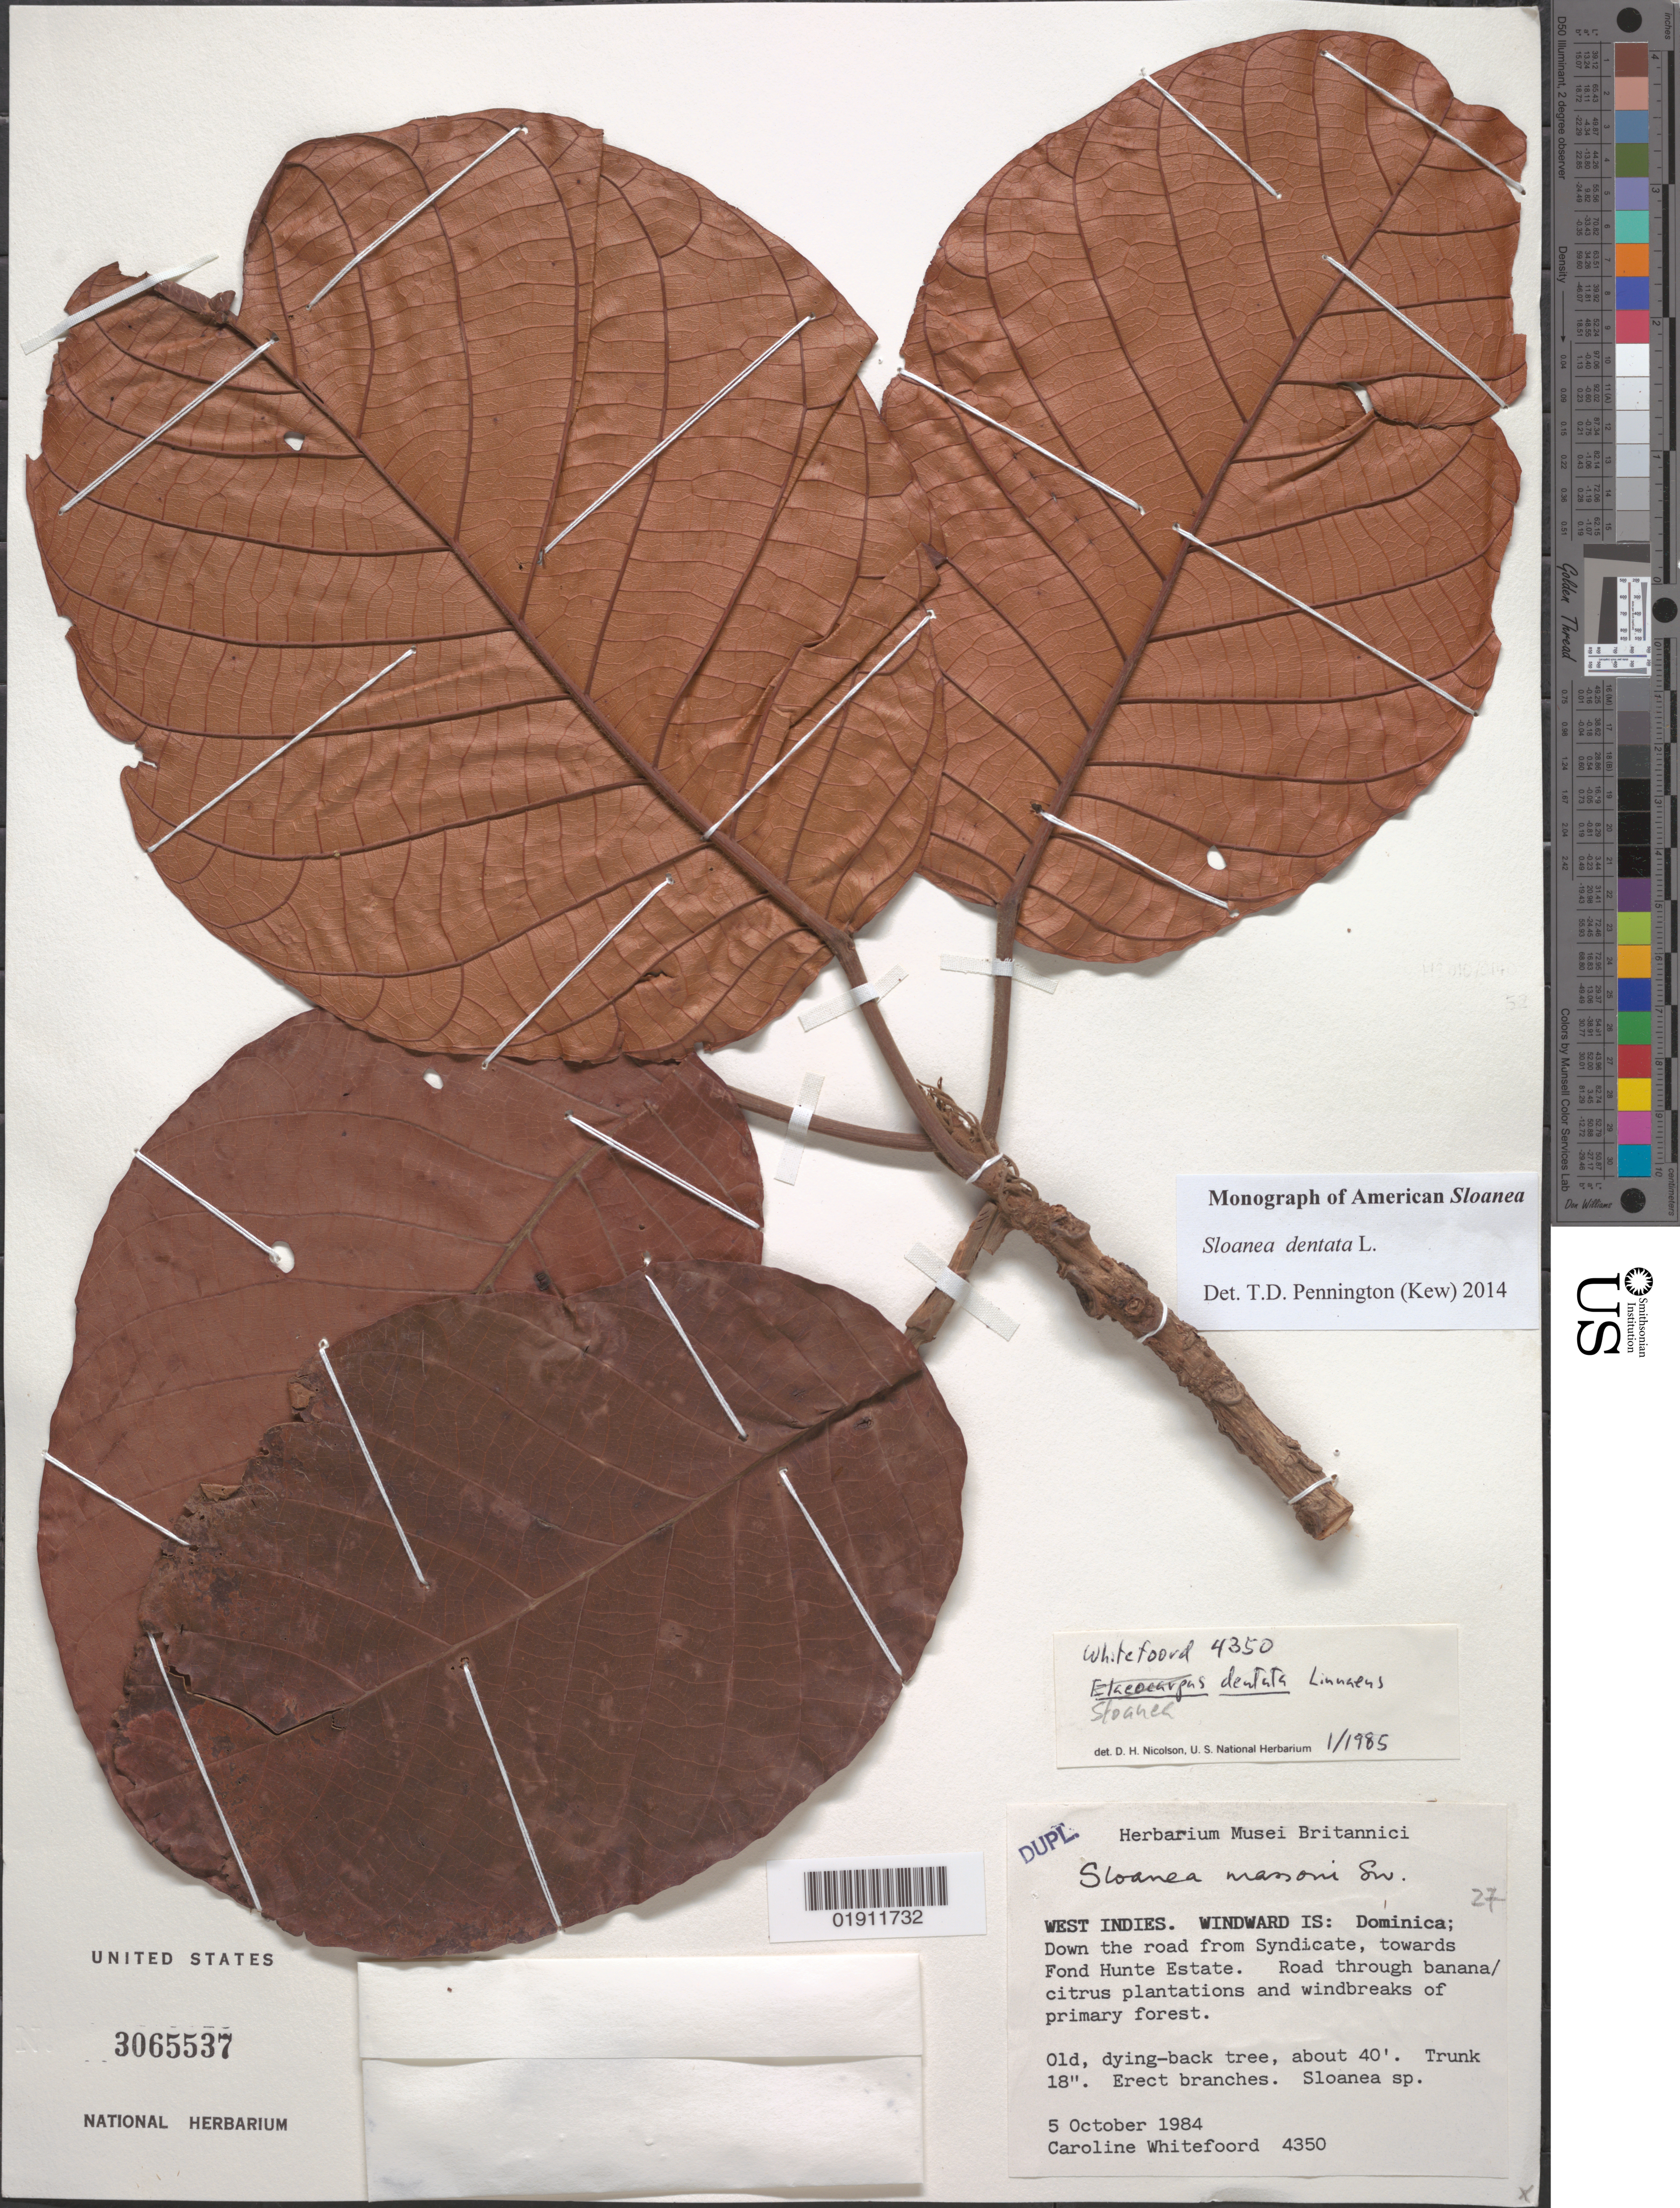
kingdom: Plantae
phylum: Tracheophyta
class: Magnoliopsida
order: Oxalidales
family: Elaeocarpaceae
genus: Sloanea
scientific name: Sloanea dentata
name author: L.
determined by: Pennington, T. D., (K)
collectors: C. Whitefoord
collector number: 4350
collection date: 1984-10-05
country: Dominica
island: Dominica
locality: Syndicate towards Fond Hunte Estate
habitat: Road through banana/cirus plantations and windbreaks of primary forest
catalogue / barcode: US 3065537